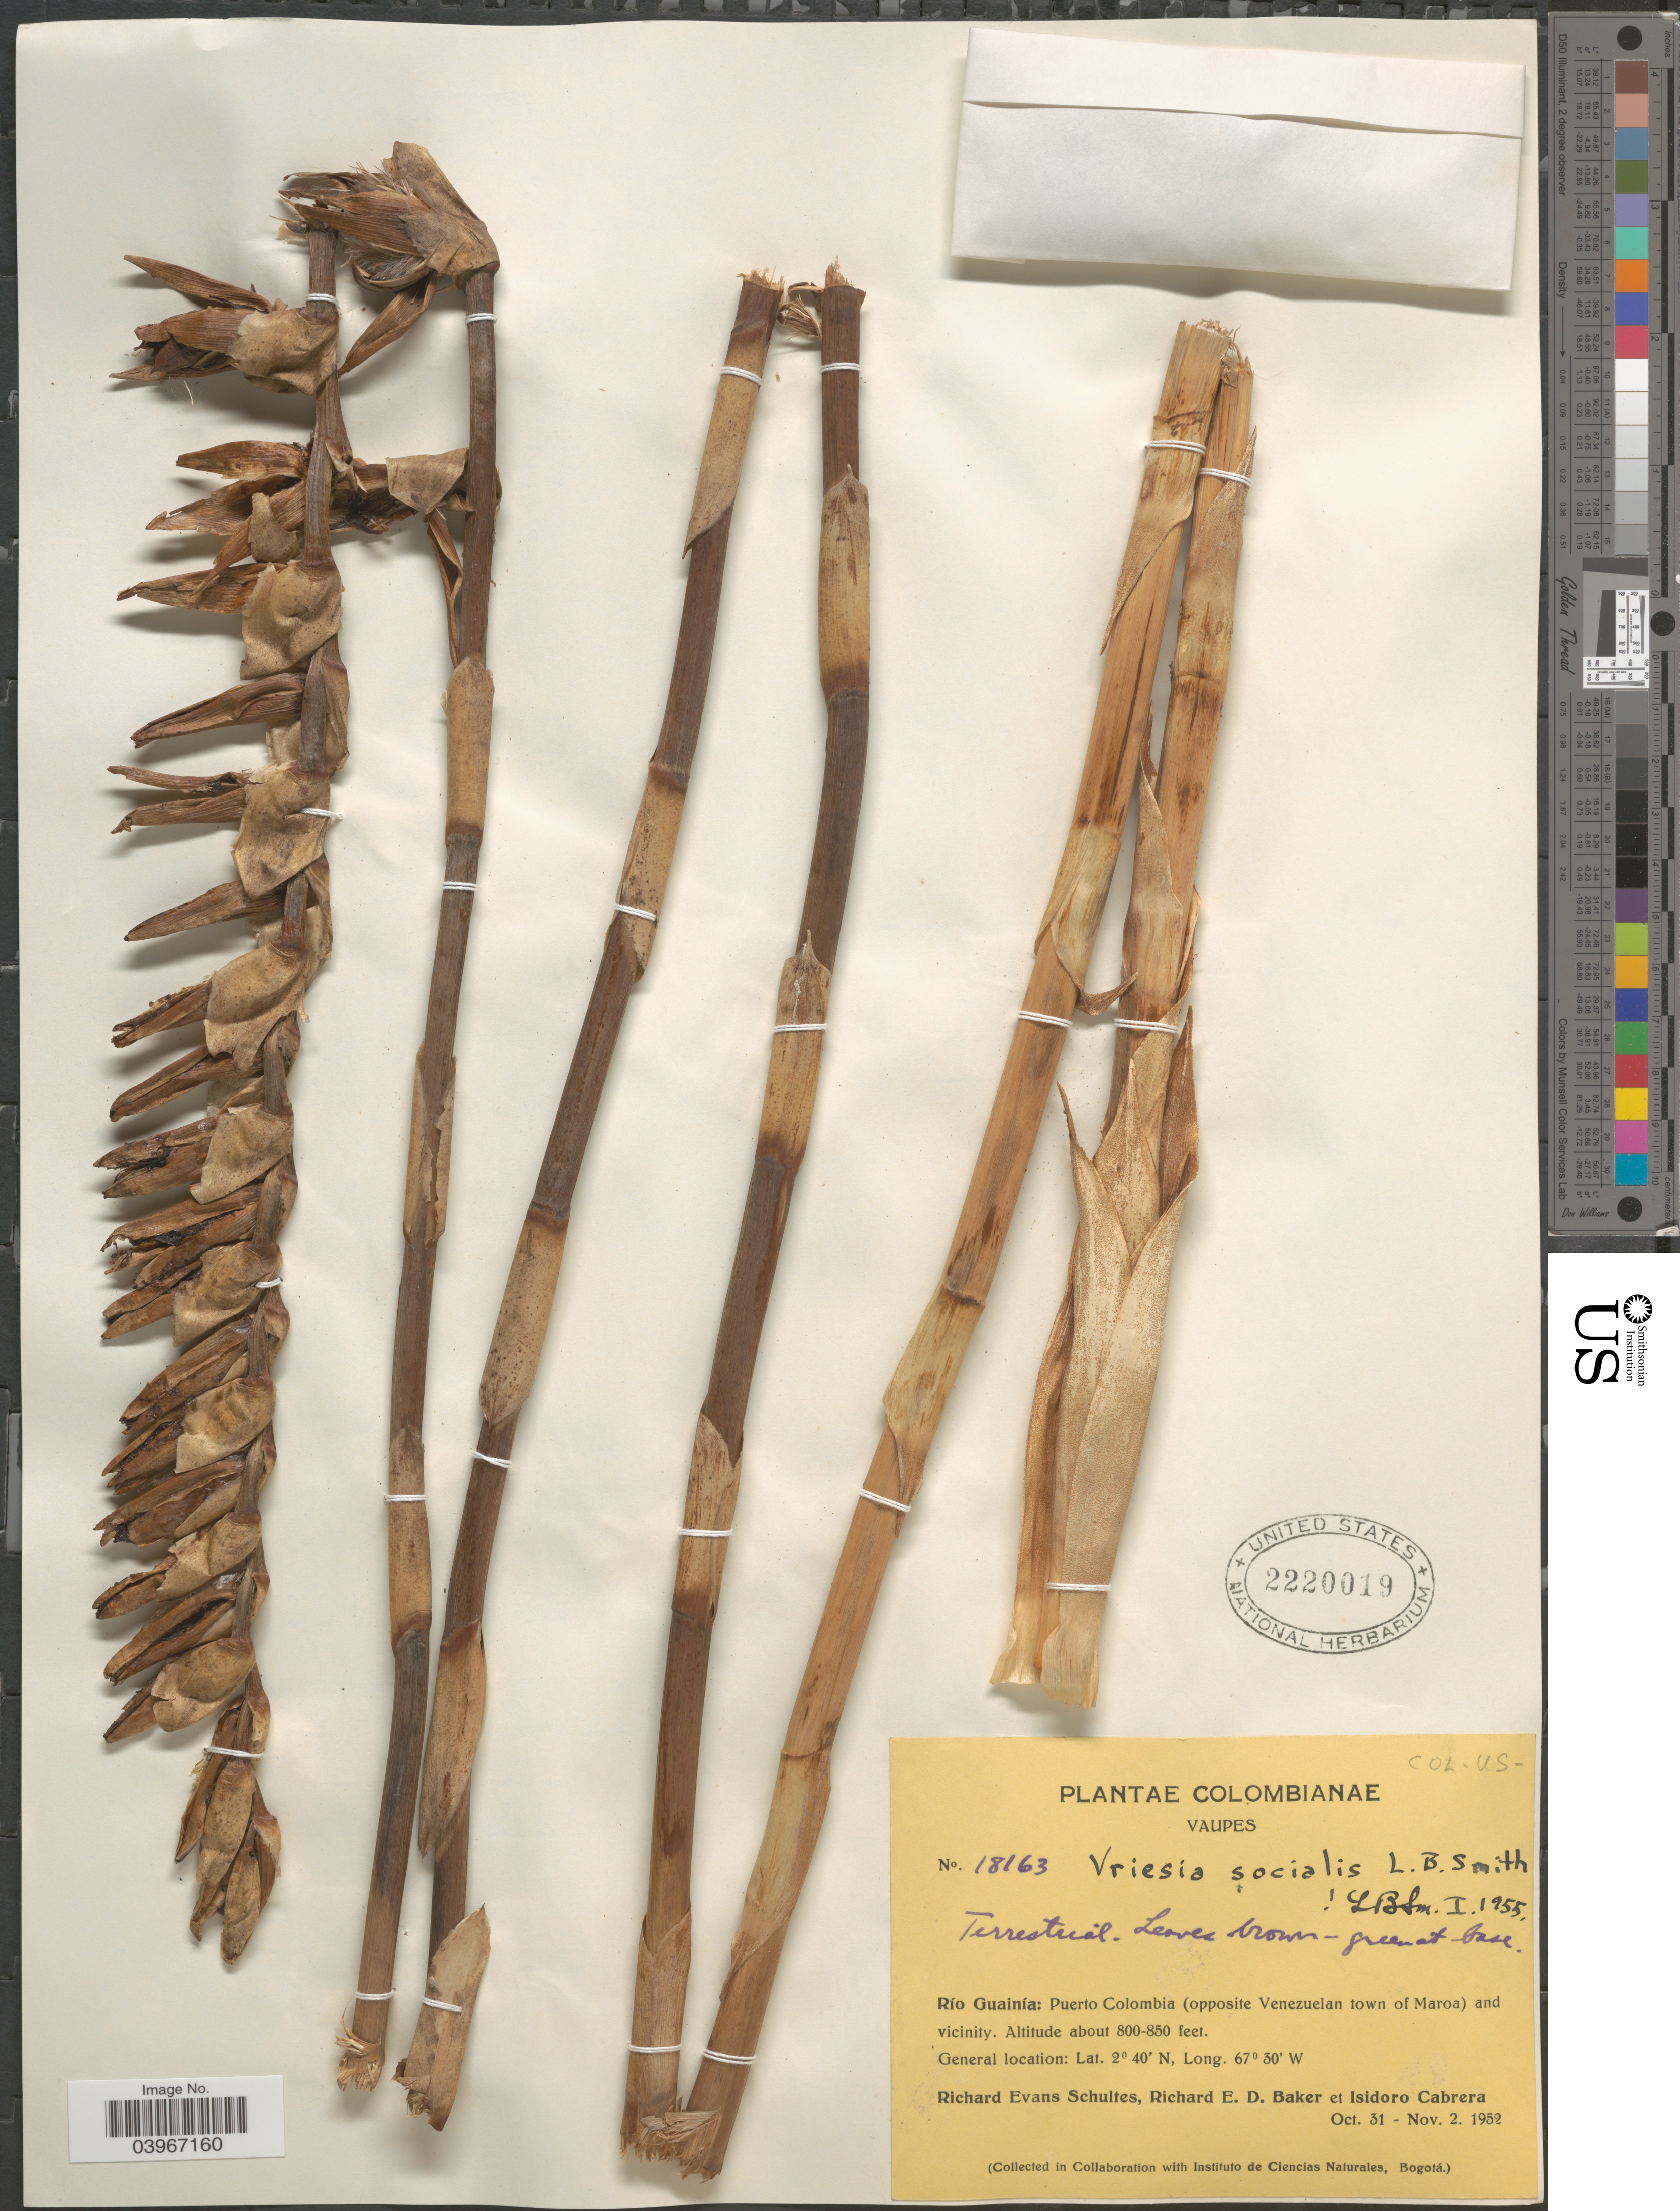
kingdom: Plantae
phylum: Tracheophyta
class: Liliopsida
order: Poales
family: Bromeliaceae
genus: Vriesea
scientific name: Vriesea socialis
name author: L.B. Sm.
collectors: R. E. Schultes & I. Cabrera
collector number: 18163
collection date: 1952-10-31/1952-11-02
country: Colombia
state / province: Vaupés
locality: Río Guainía: Puerto Colombia (opposite Venezuelan town of Maroa) and vicinity.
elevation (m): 244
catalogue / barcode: US 2220019